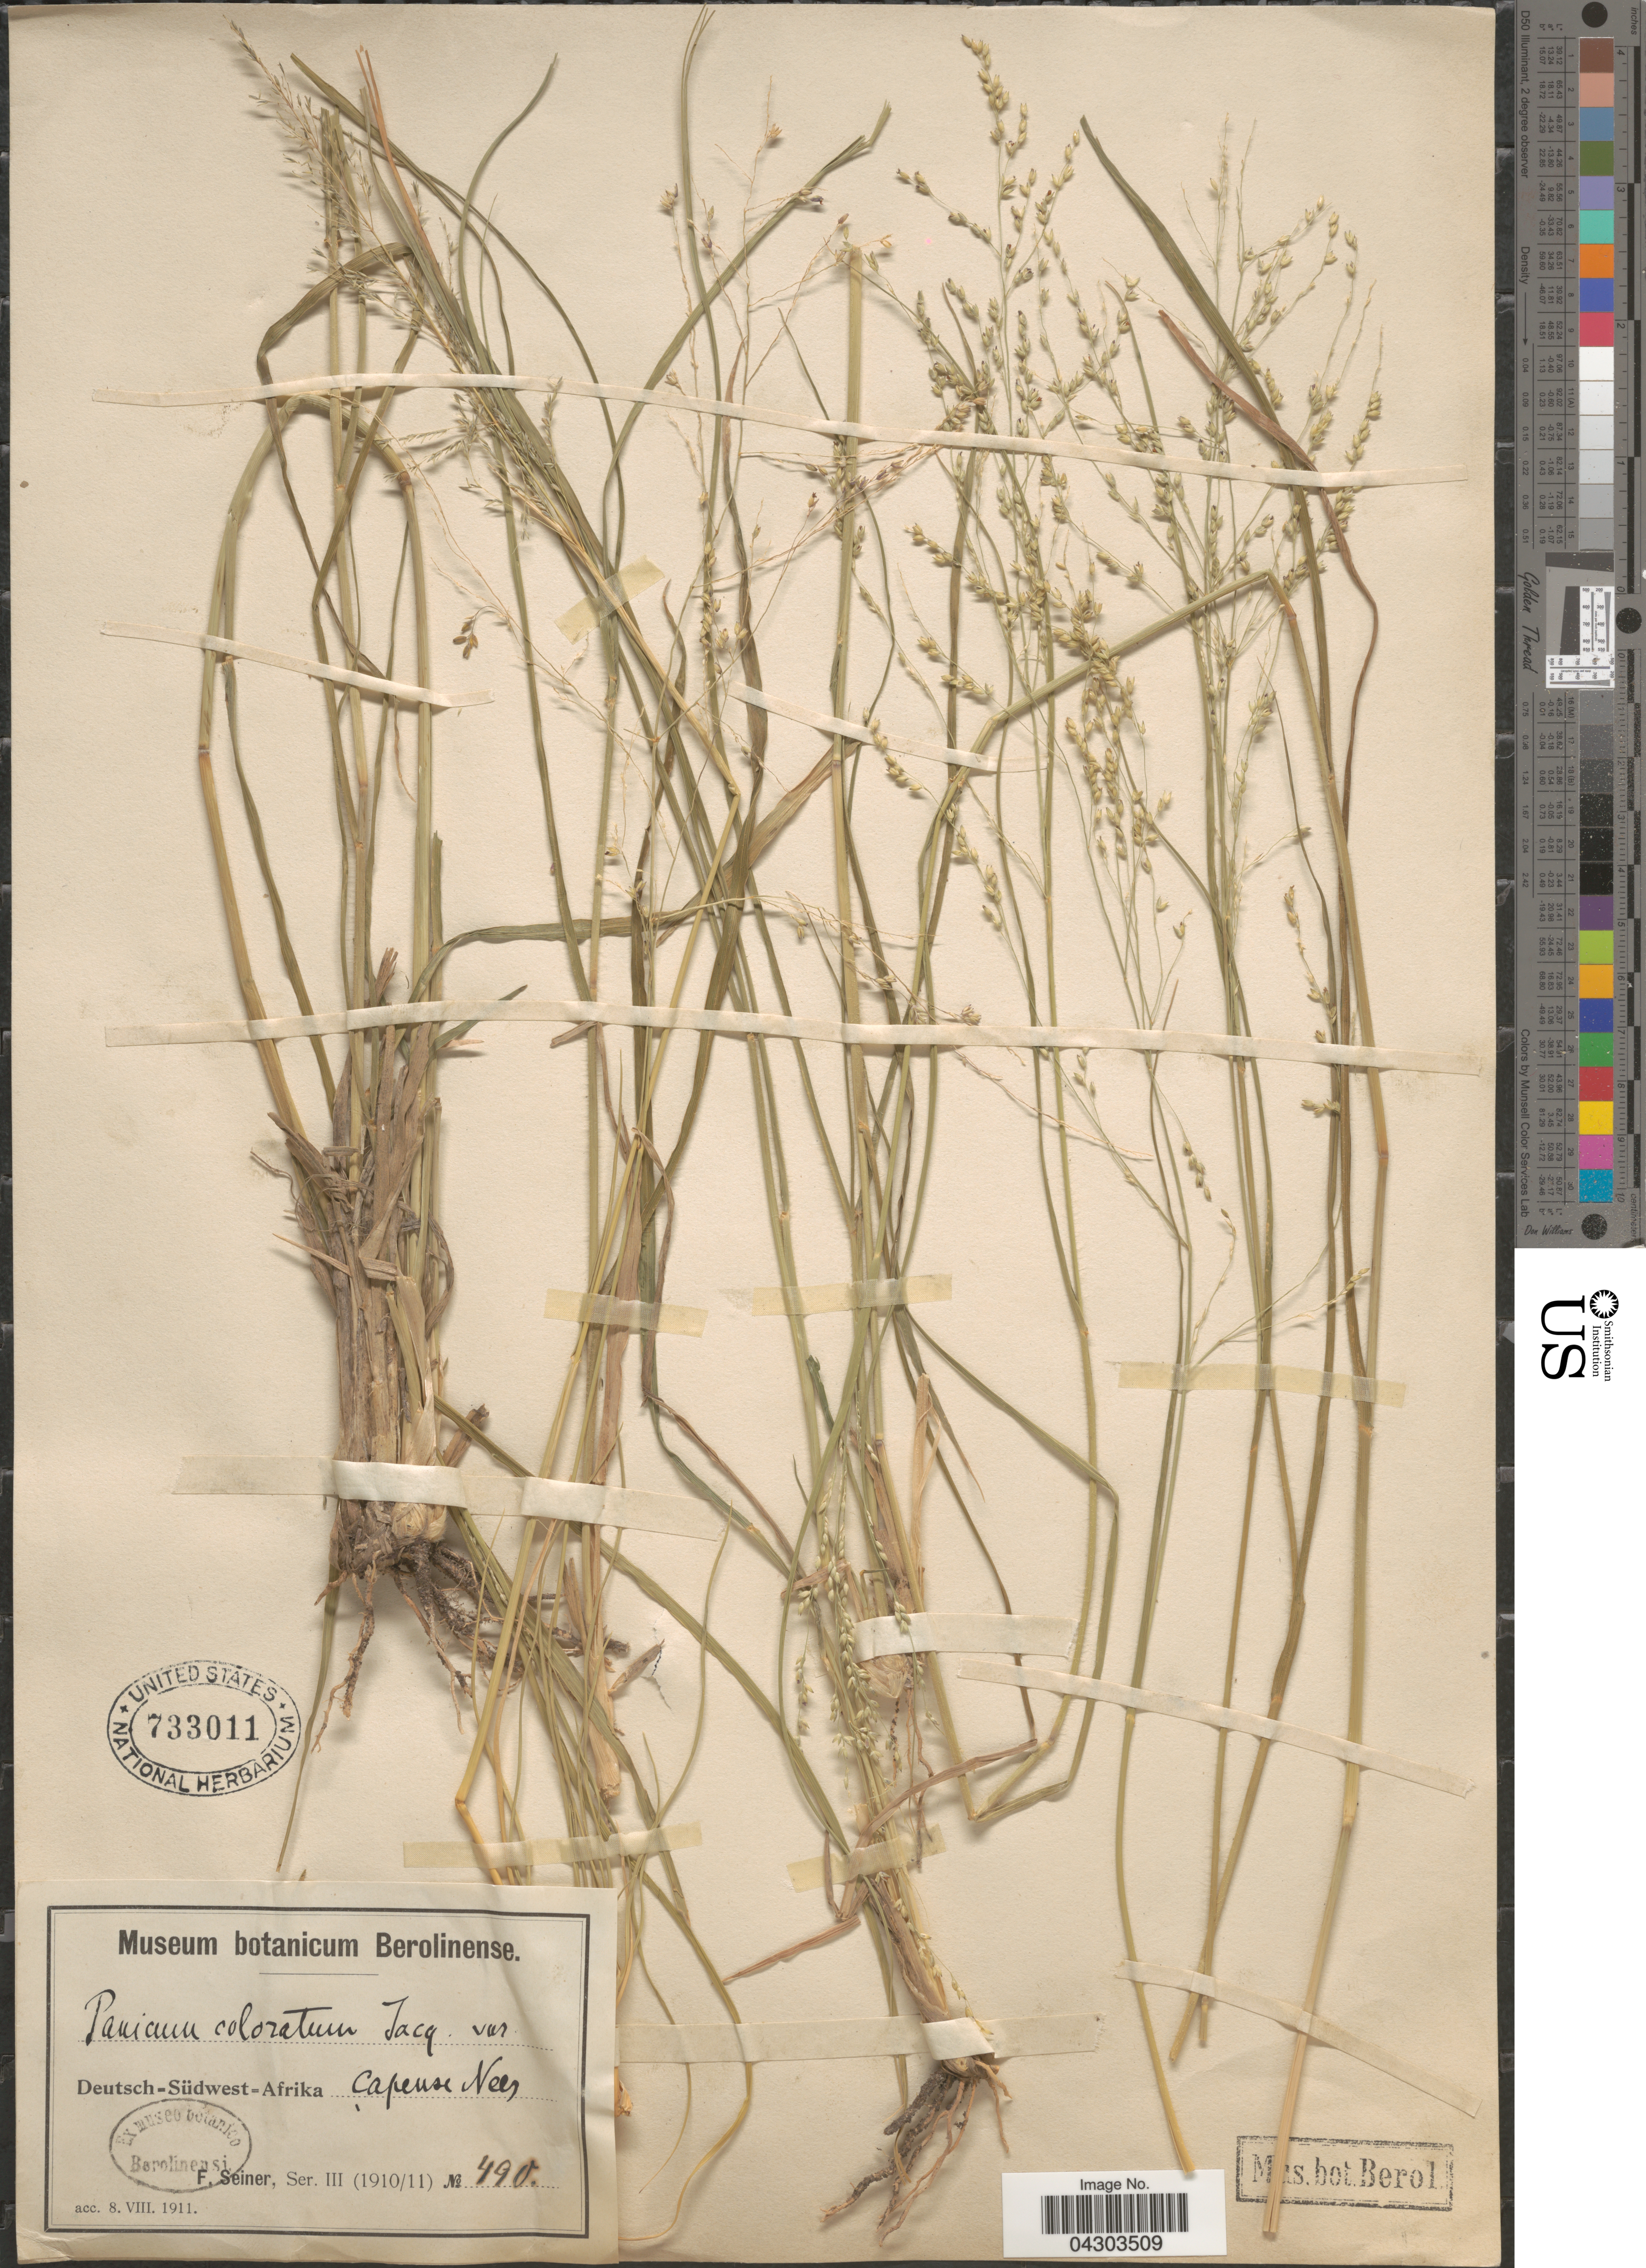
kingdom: Plantae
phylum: Tracheophyta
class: Liliopsida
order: Poales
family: Poaceae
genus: Panicum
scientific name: Panicum coloratum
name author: L.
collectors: F. Seiner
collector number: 490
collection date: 1910/1911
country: Namibia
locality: Deutsch-Südwest-Afrika.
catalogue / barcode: US 733011